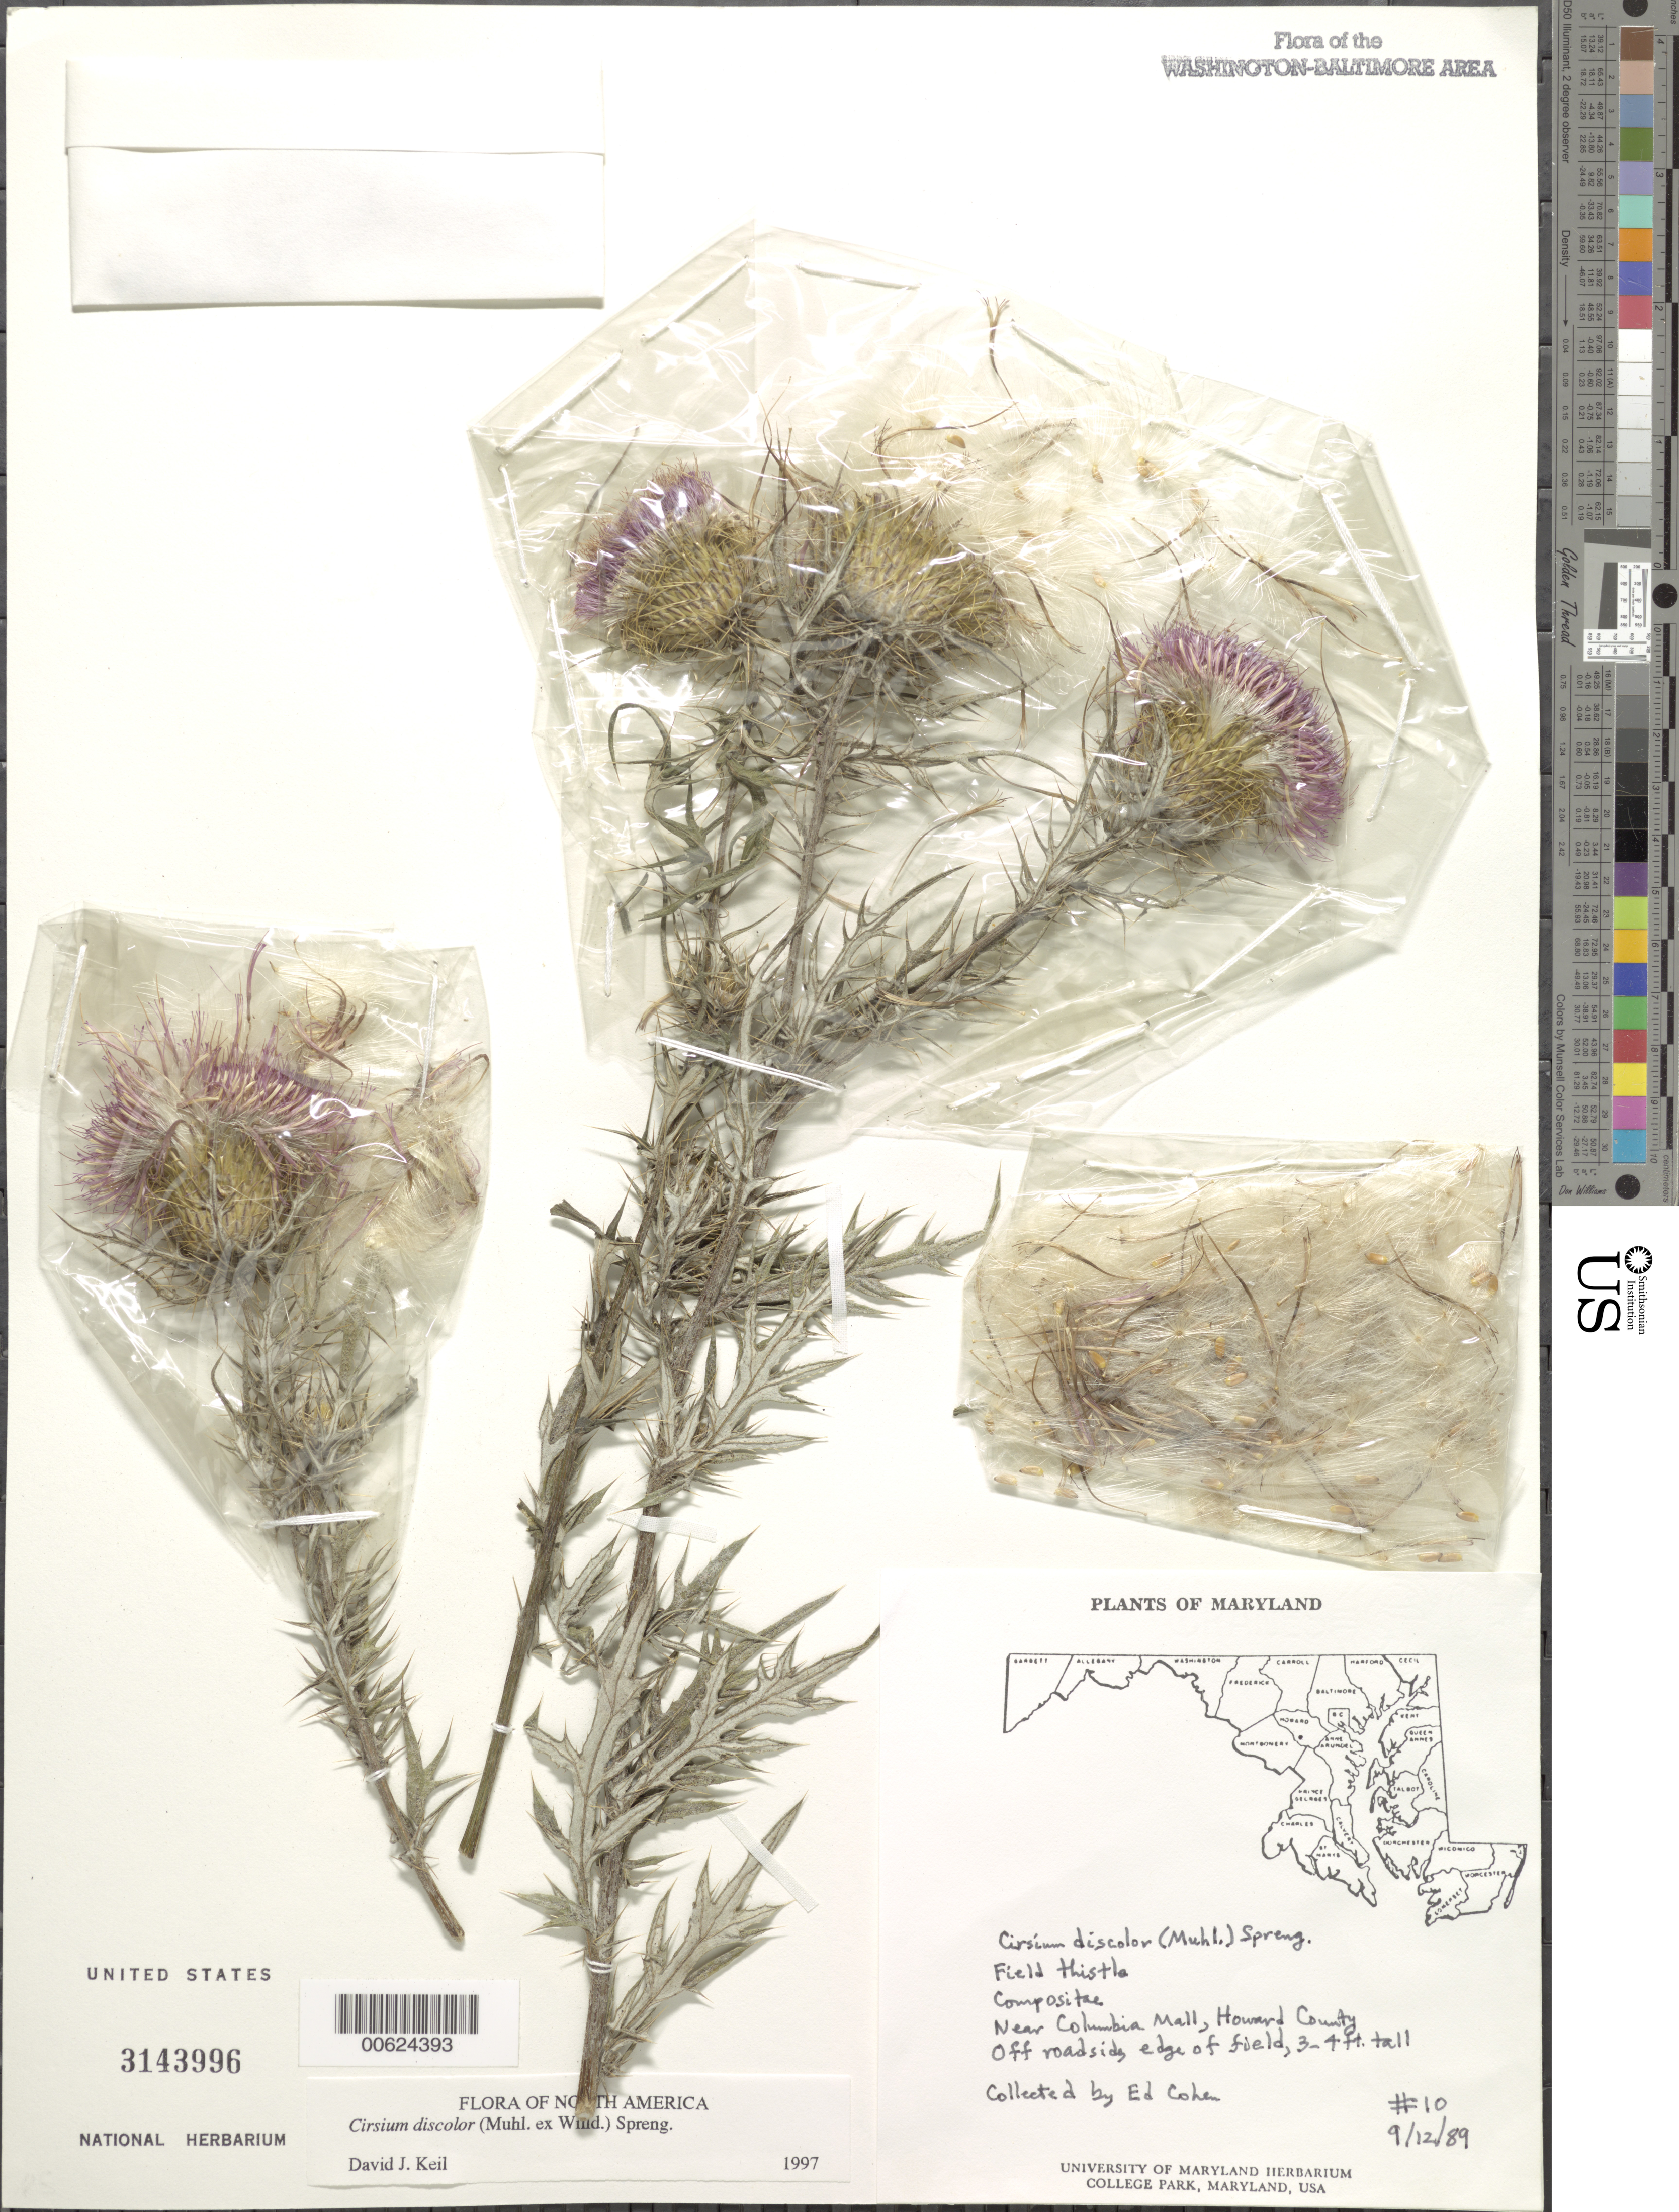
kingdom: Plantae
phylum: Tracheophyta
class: Magnoliopsida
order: Asterales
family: Asteraceae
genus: Cirsium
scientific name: Cirsium discolor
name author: (Muhl. ex Willd.) Spreng.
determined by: Keil, D. J.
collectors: E. Cohen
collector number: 10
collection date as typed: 12 Sep 1989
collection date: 1989-09-12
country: United States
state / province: Maryland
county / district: Howard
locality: Near Columbia Mall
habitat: Off roadside, edge of field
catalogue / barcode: US 3143996